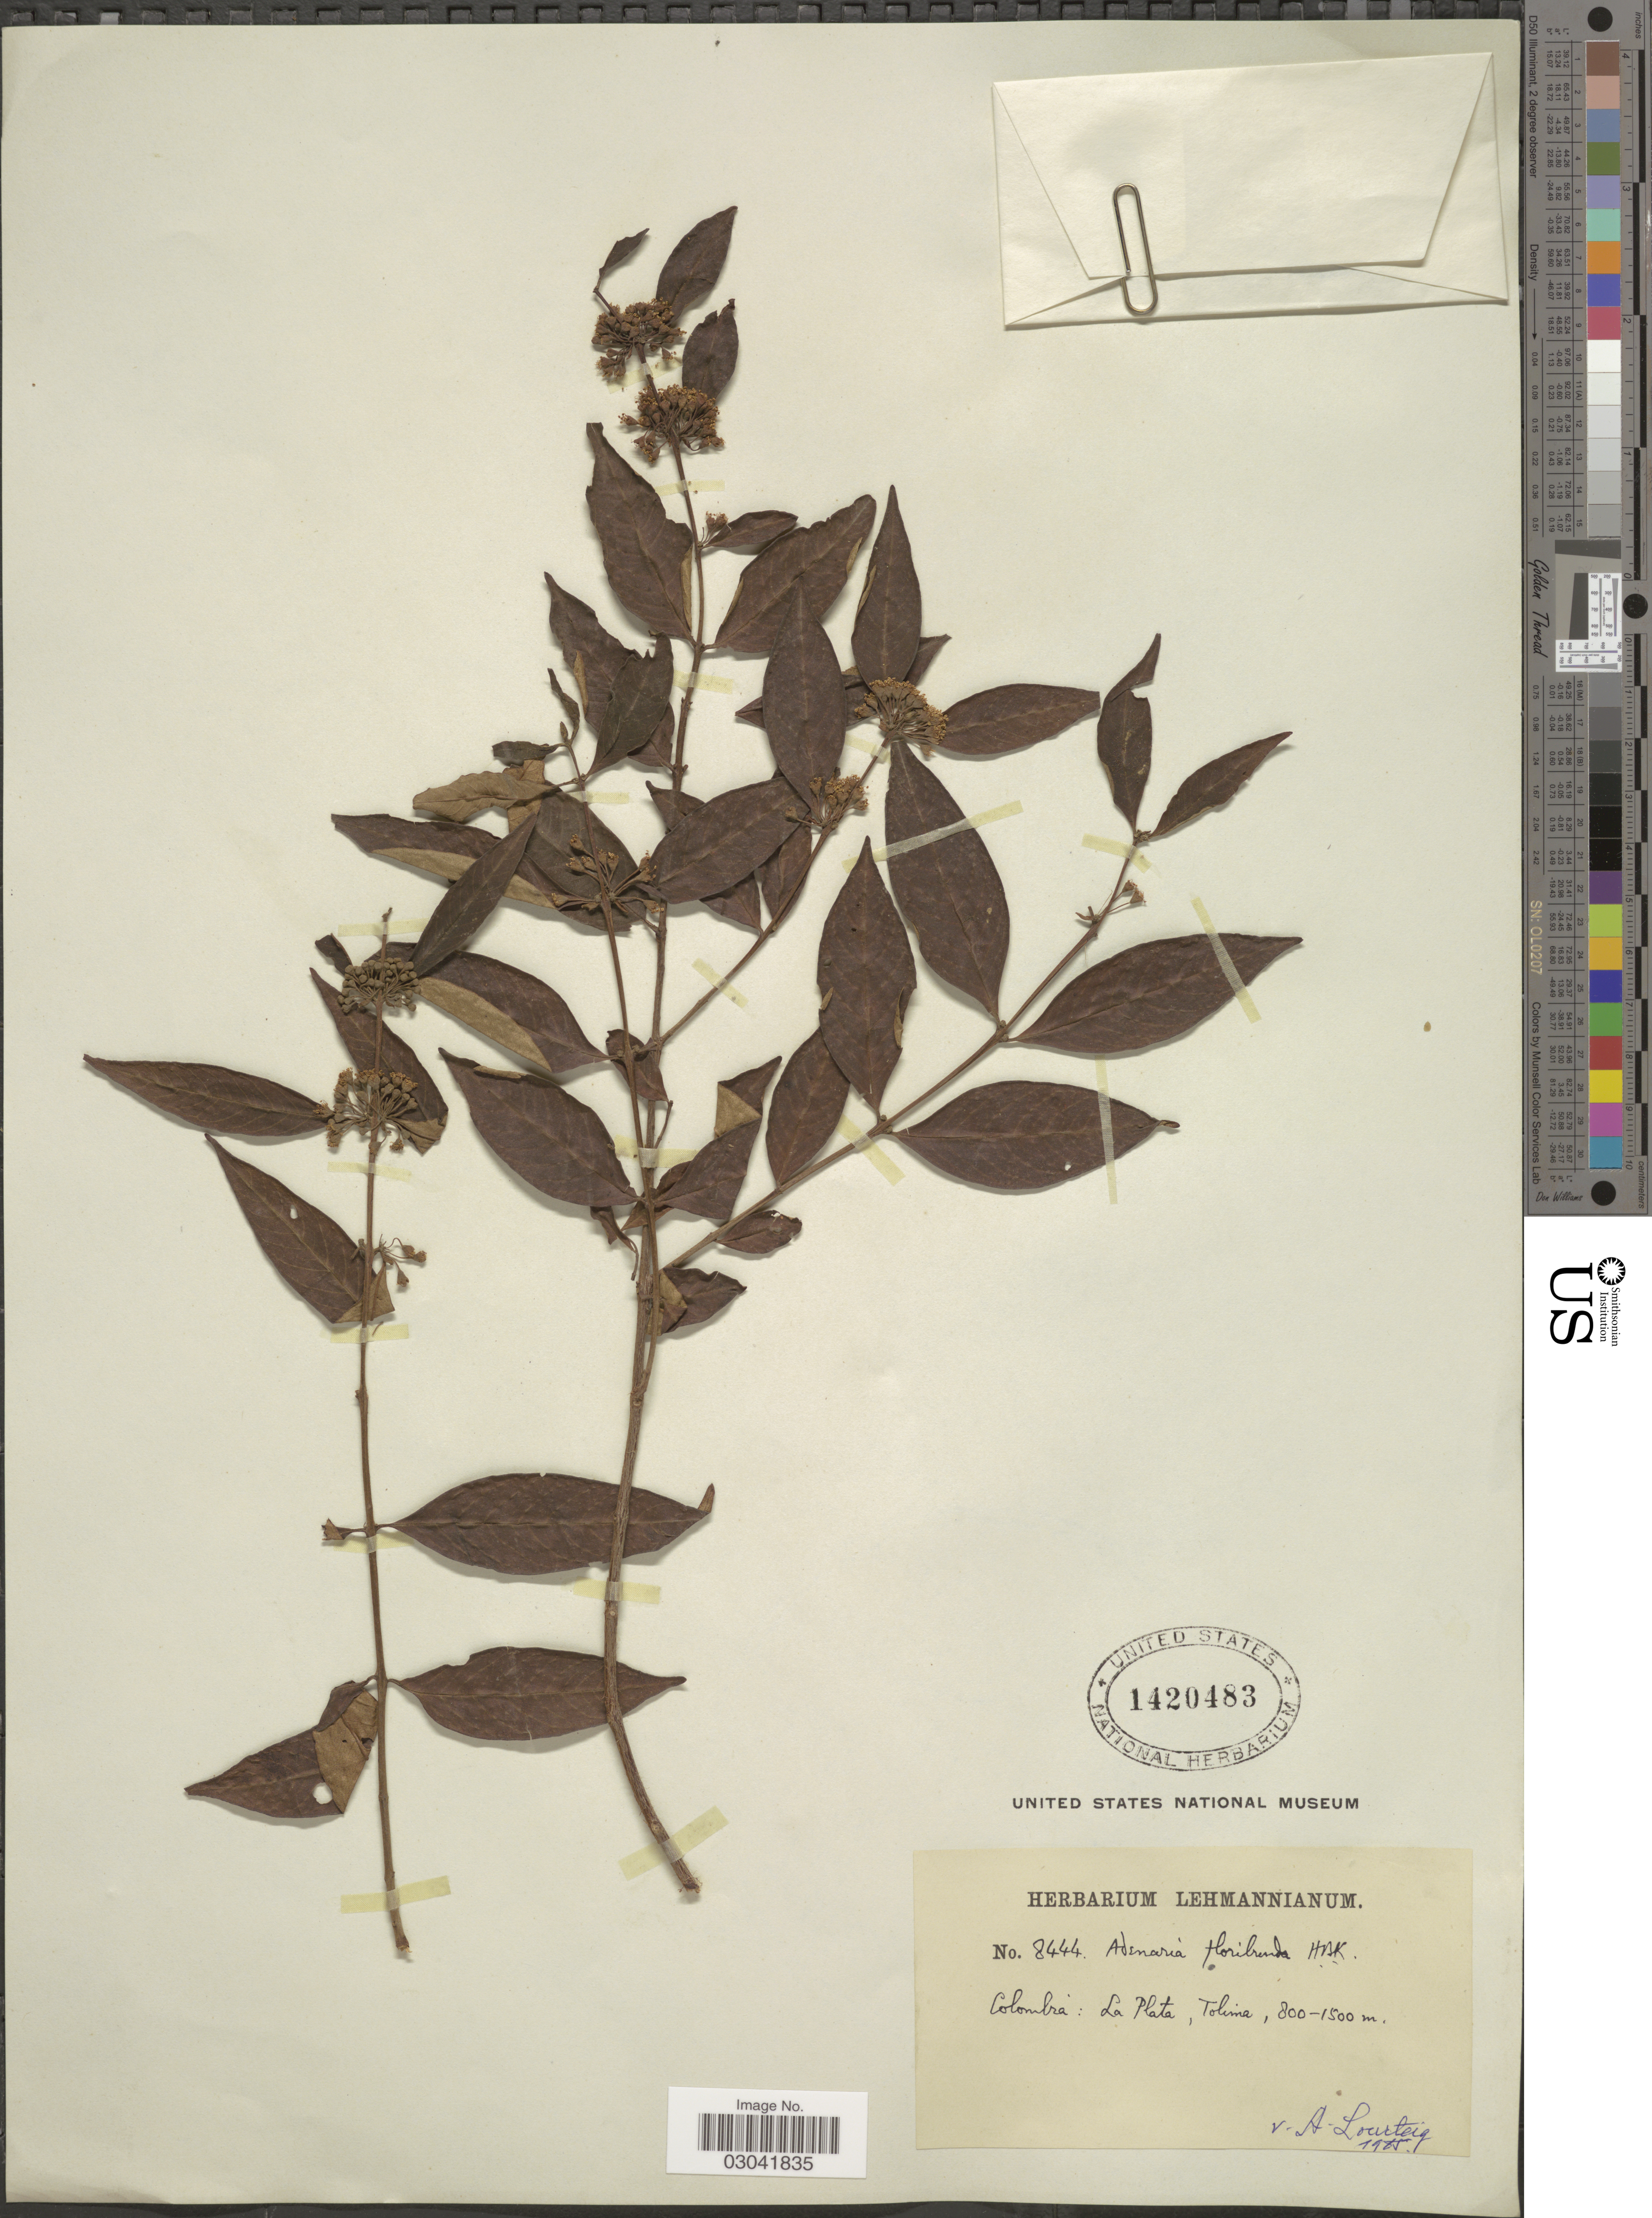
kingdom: Plantae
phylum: Tracheophyta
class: Magnoliopsida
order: Myrtales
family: Lythraceae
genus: Adenaria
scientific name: Adenaria floribunda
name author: Kunth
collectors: -. Lehmann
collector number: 8444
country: Colombia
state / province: Tolima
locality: La Plata.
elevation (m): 800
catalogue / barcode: US 1420483